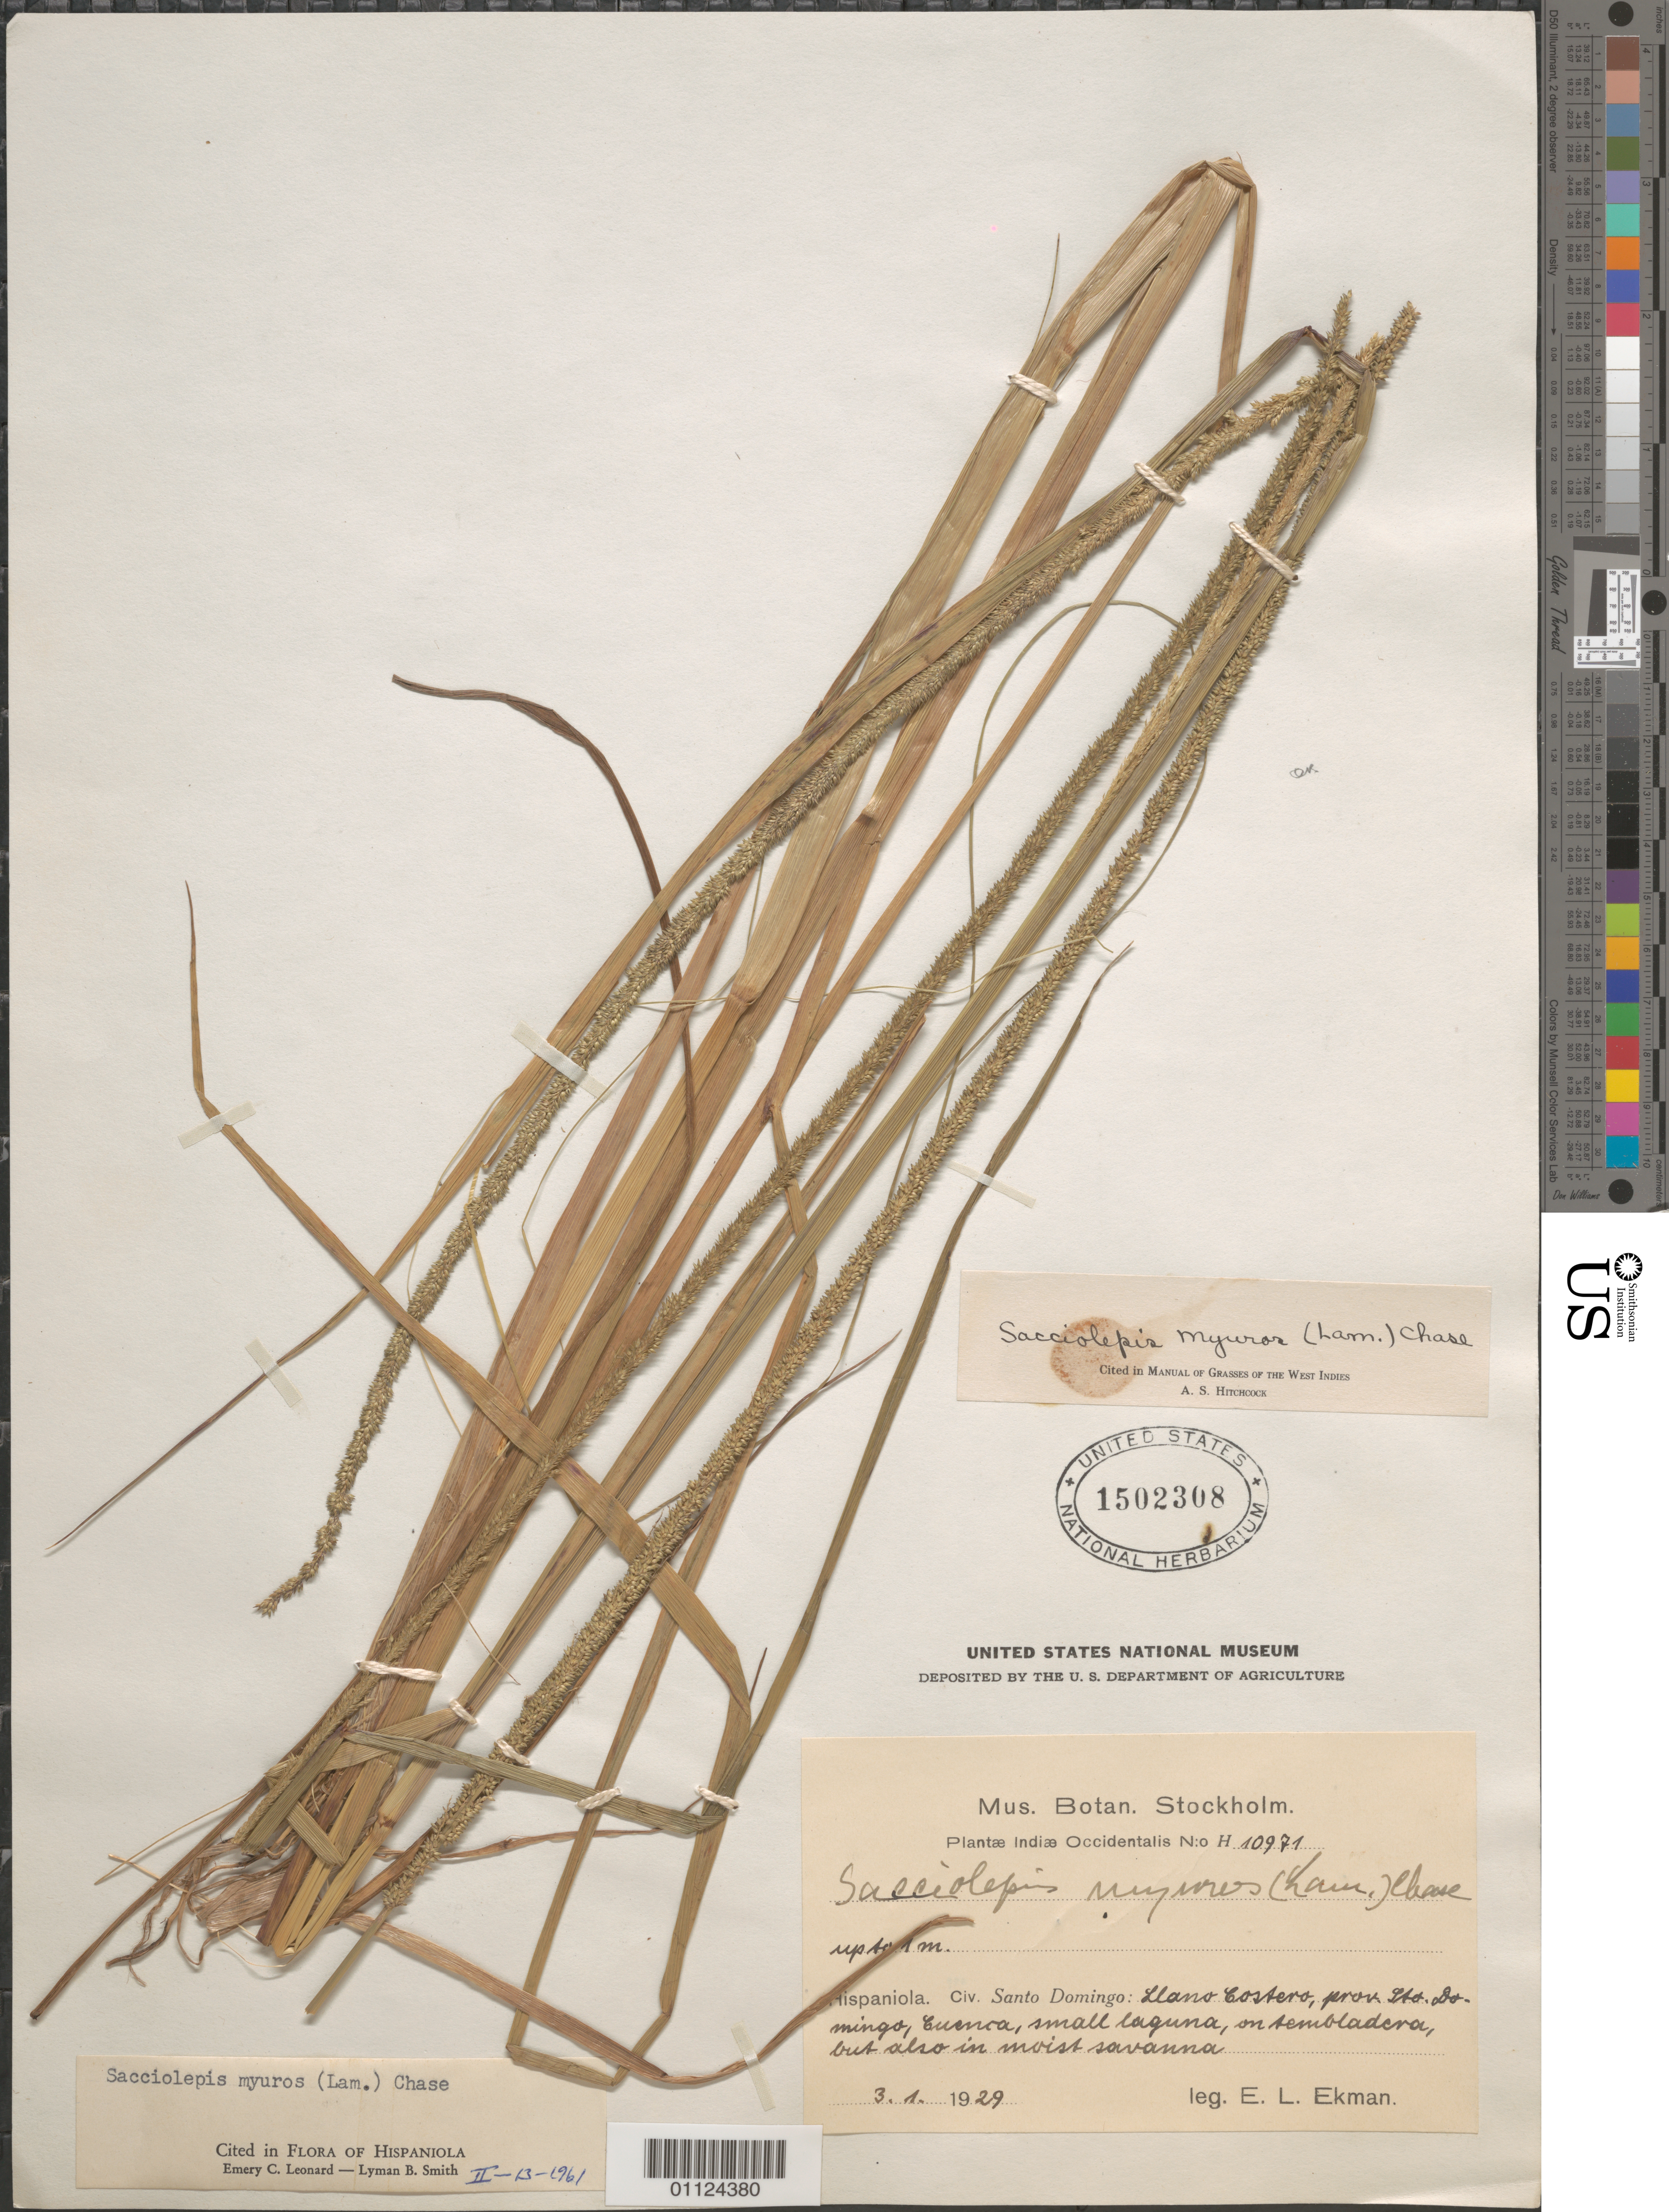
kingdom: Plantae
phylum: Tracheophyta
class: Liliopsida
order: Poales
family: Poaceae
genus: Sacciolepis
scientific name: Sacciolepis myuros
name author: (Lam.) Chase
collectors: E. L. Ekman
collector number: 10971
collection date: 1929-01-03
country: Dominican Republic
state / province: Santo Domingo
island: Hispaniola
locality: Civ. Santo Domingo, Llano Costero, Cuenra.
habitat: Small laguna, on tembladera, but also in moist savanna.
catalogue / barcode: US 1502308